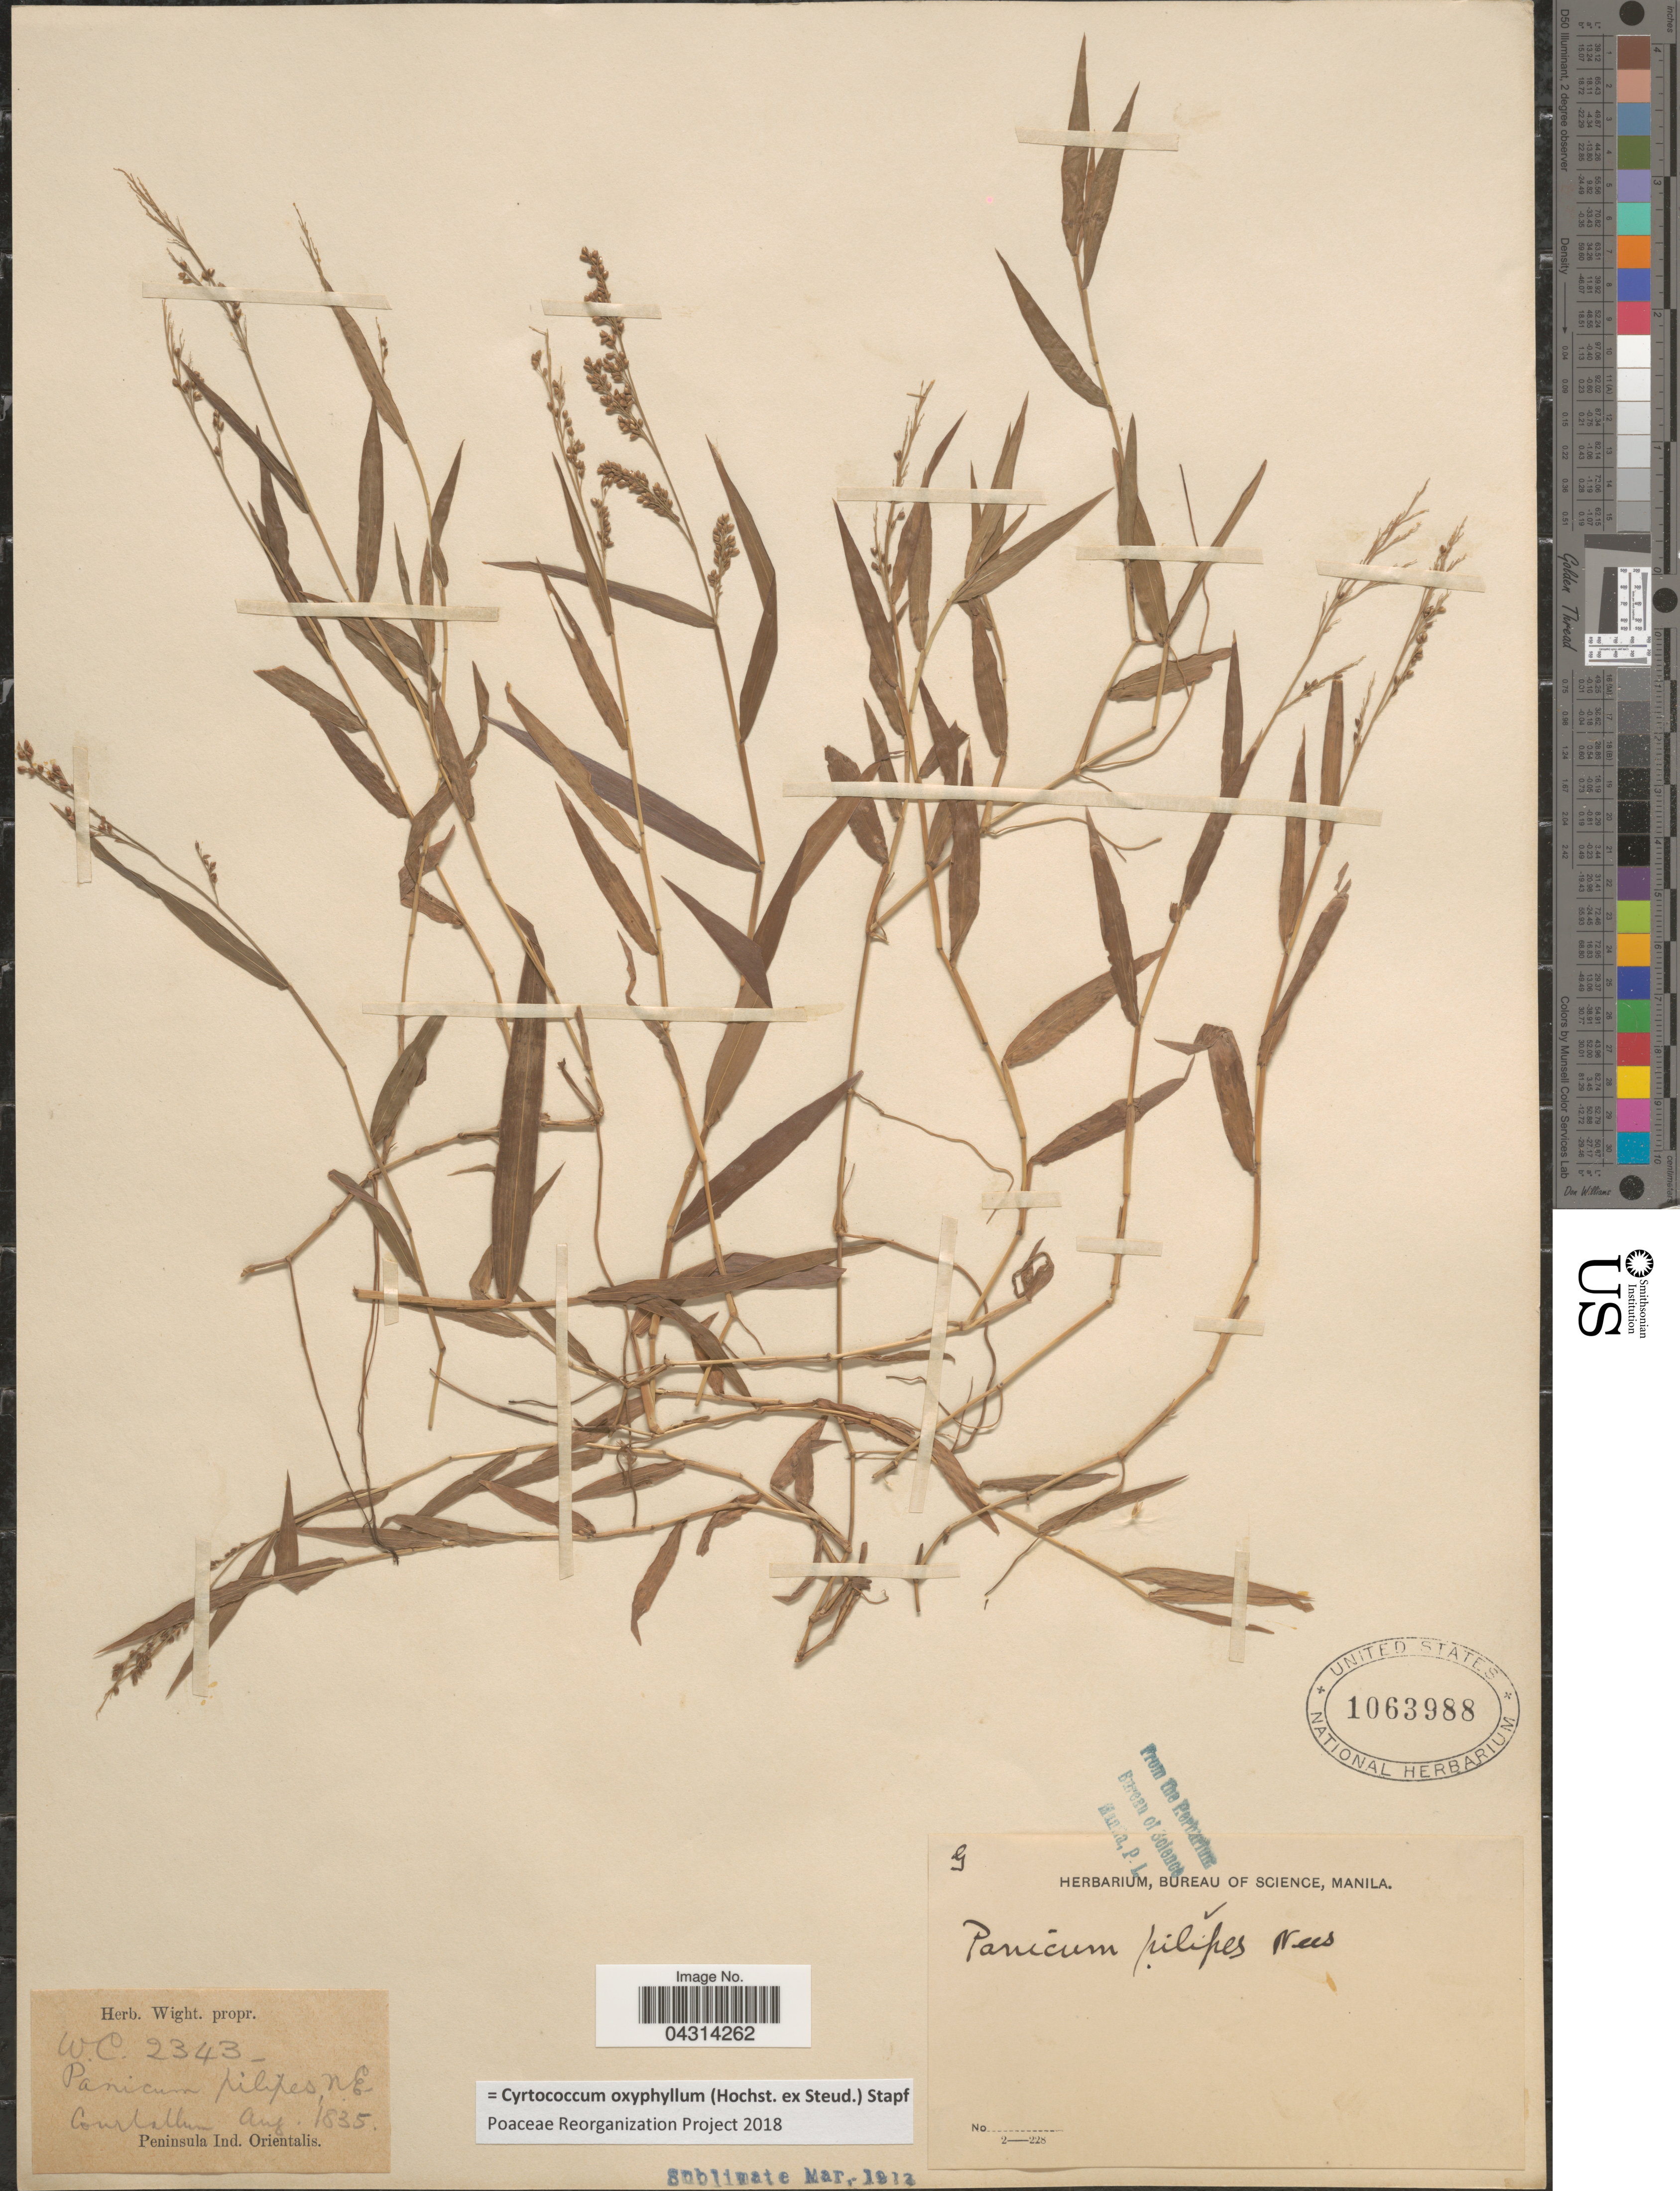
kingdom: Plantae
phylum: Tracheophyta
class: Liliopsida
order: Poales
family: Poaceae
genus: Cyrtococcum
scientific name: Cyrtococcum oxyphyllum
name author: (Steud.) Stapf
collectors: W. C.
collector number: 2343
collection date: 1835-08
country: India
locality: Courtallum. Peninsula Ind. Orientalis.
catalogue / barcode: US 1063988